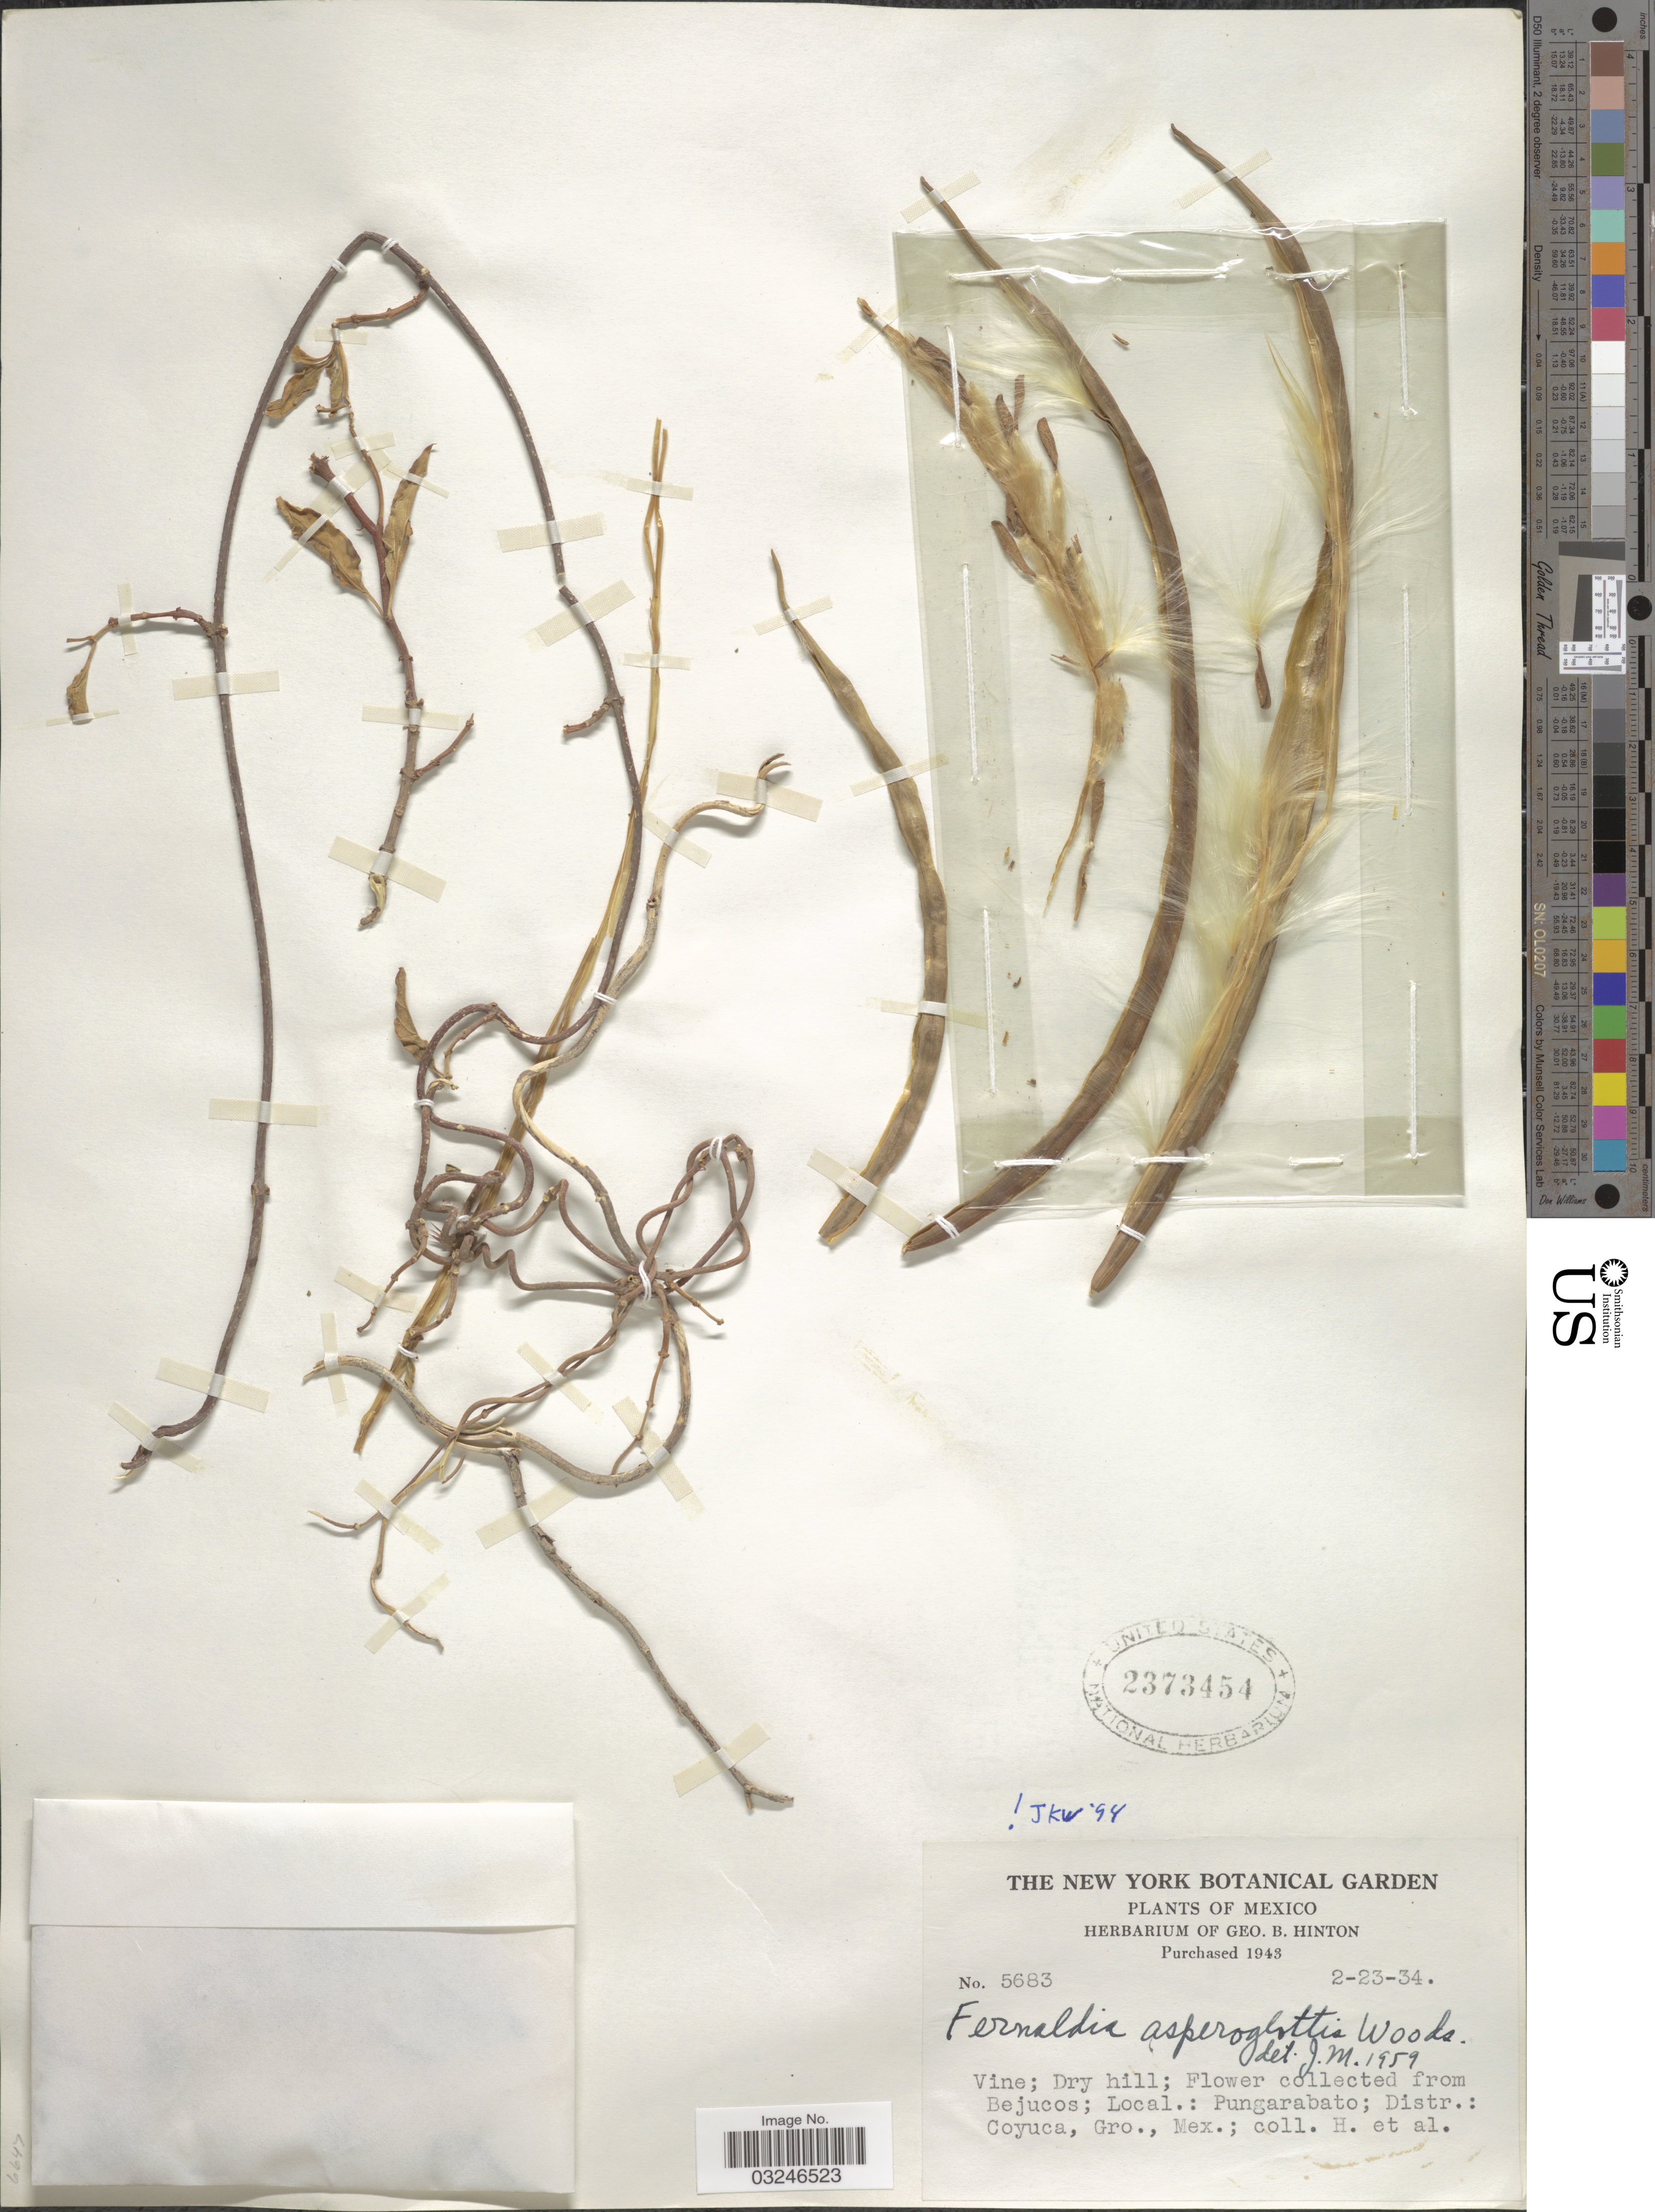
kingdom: Plantae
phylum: Tracheophyta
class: Magnoliopsida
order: Gentianales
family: Apocynaceae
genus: Fernaldia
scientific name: Fernaldia asperoglottis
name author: Woodson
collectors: G. B. Hinton & et al.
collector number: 5683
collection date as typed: Transcribed d/m/y: 23/2/34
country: Mexico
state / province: Guerrero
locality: Pungarabato; Distr.: Coyuca, Gro., Mex.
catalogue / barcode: US 2373454